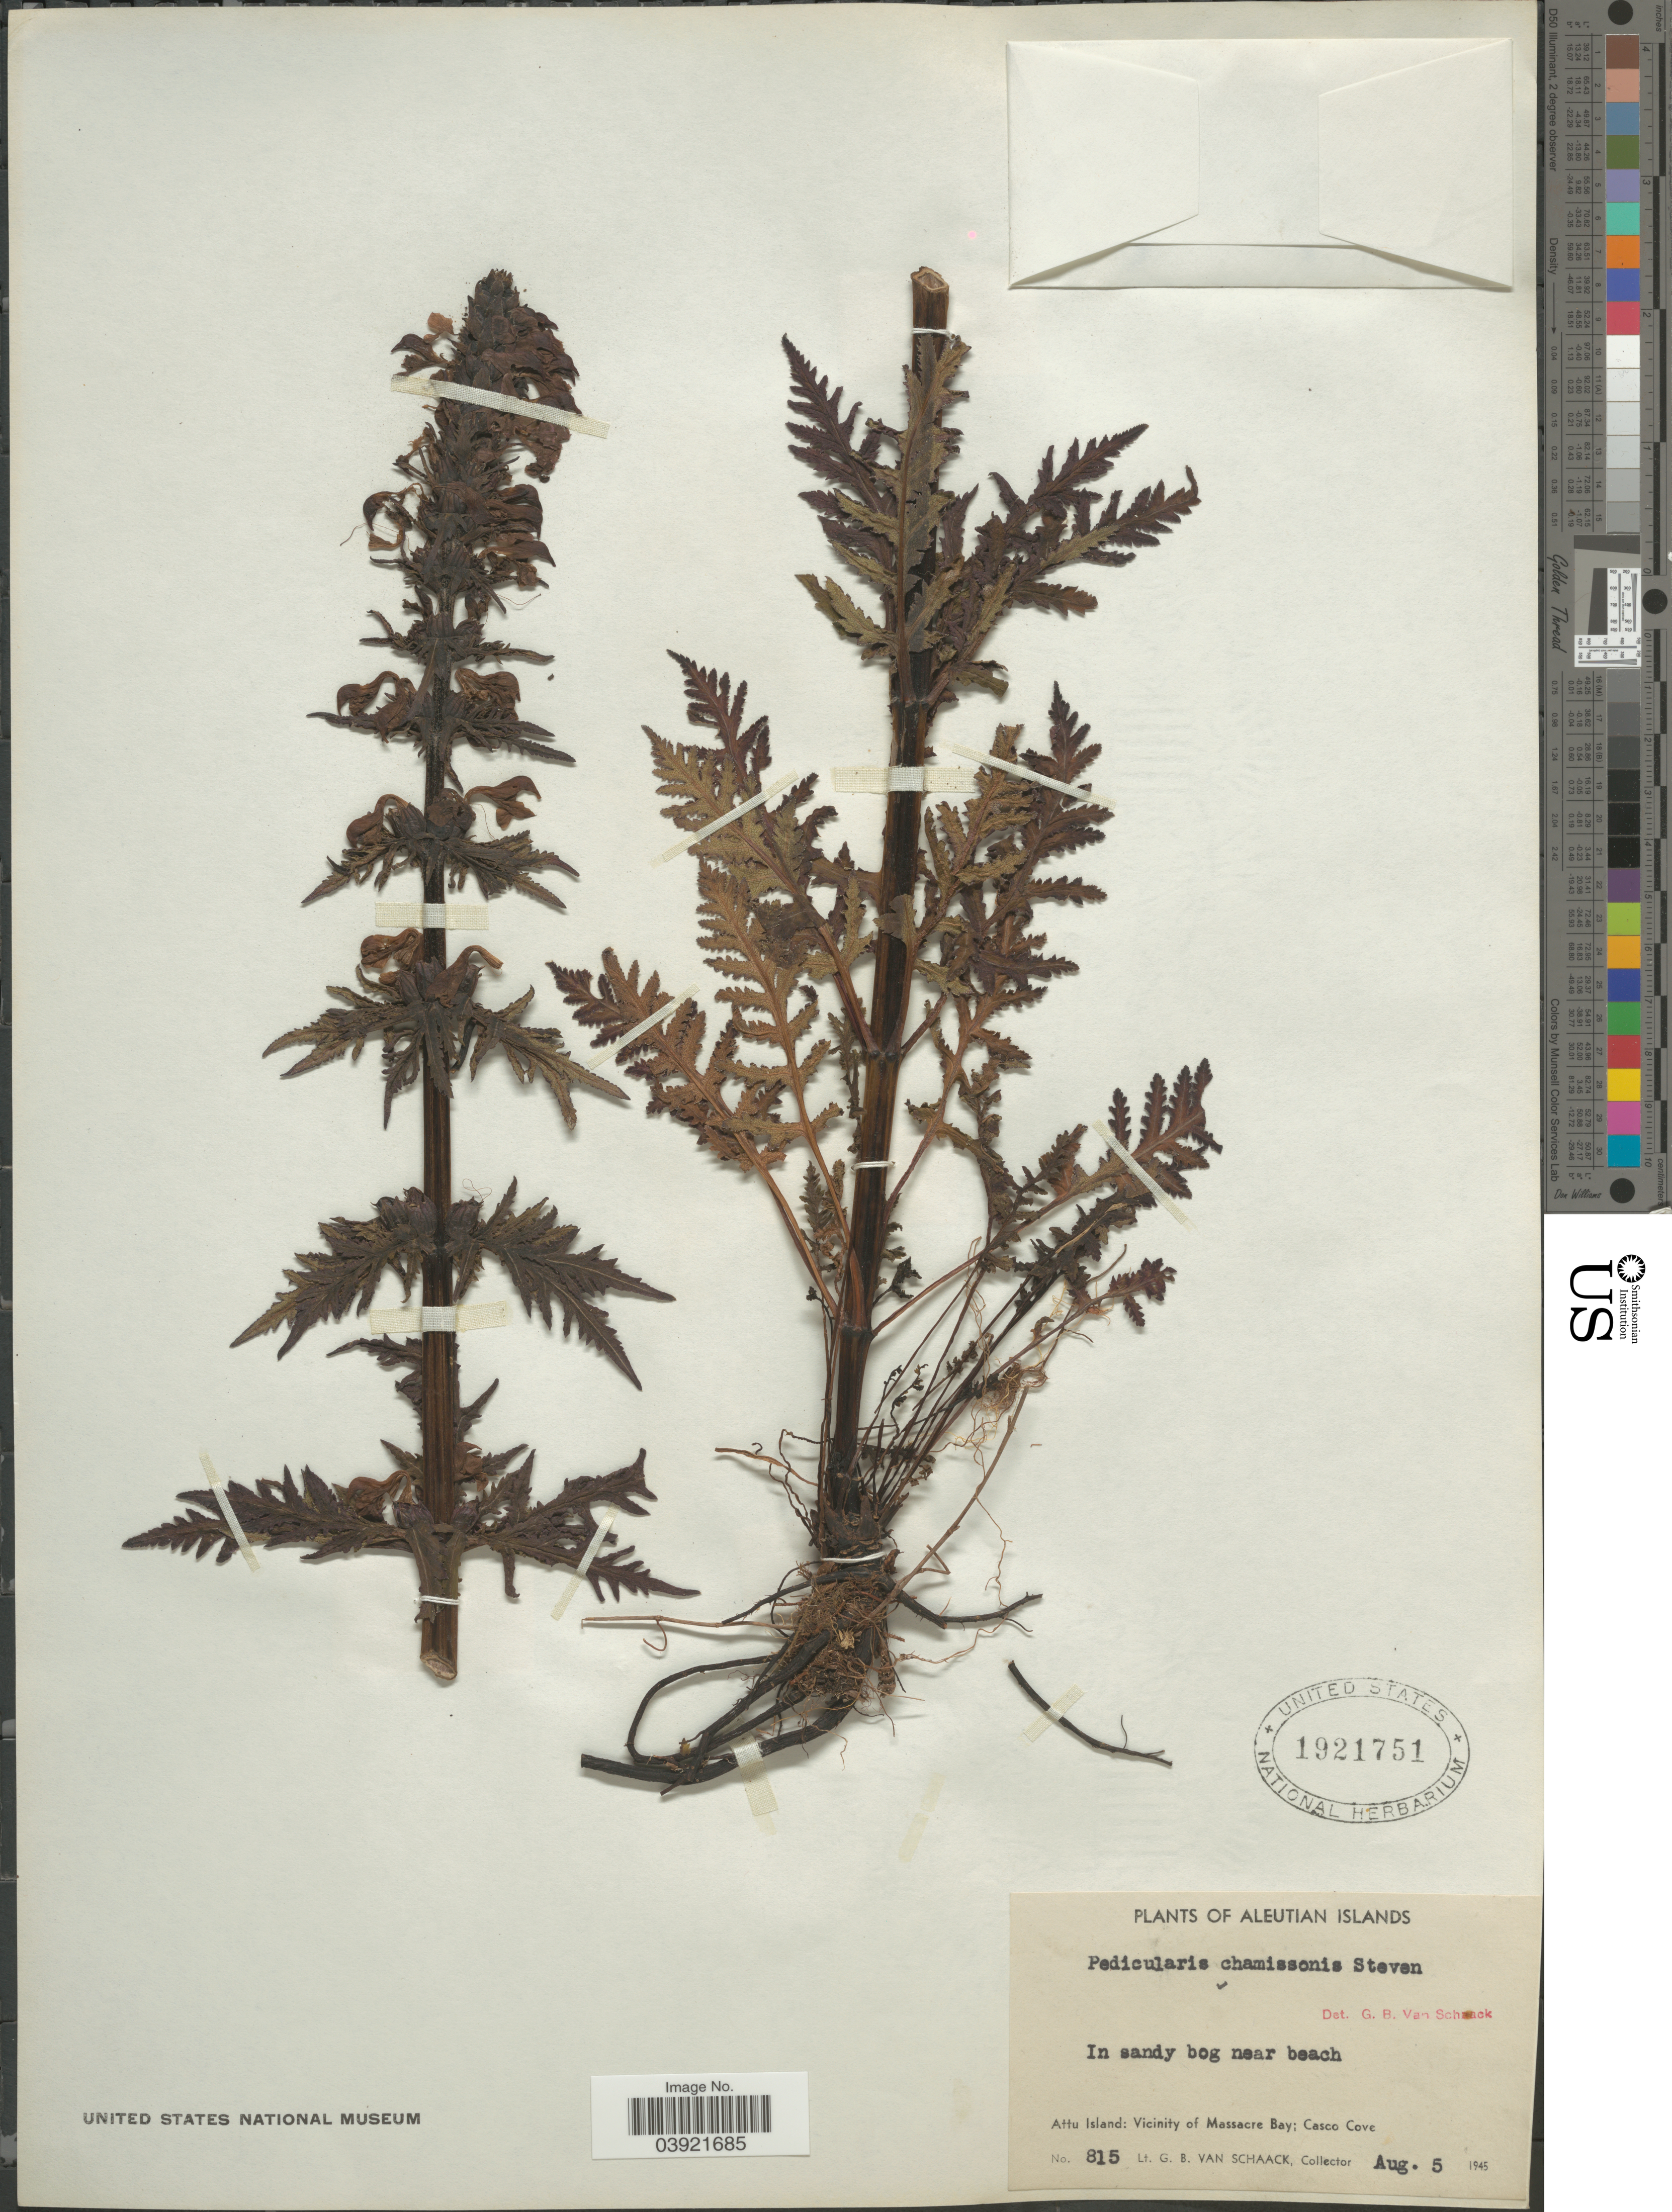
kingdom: Plantae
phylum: Tracheophyta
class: Magnoliopsida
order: Lamiales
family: Orobanchaceae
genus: Pedicularis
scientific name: Pedicularis chamissonis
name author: Steven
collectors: G. Van Schaack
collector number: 815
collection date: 1945-08-05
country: United States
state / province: Alaska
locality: Aleutian Islands. Attu Island: Vicinity of Massacre Bay; Casco Cove.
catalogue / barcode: US 1921751